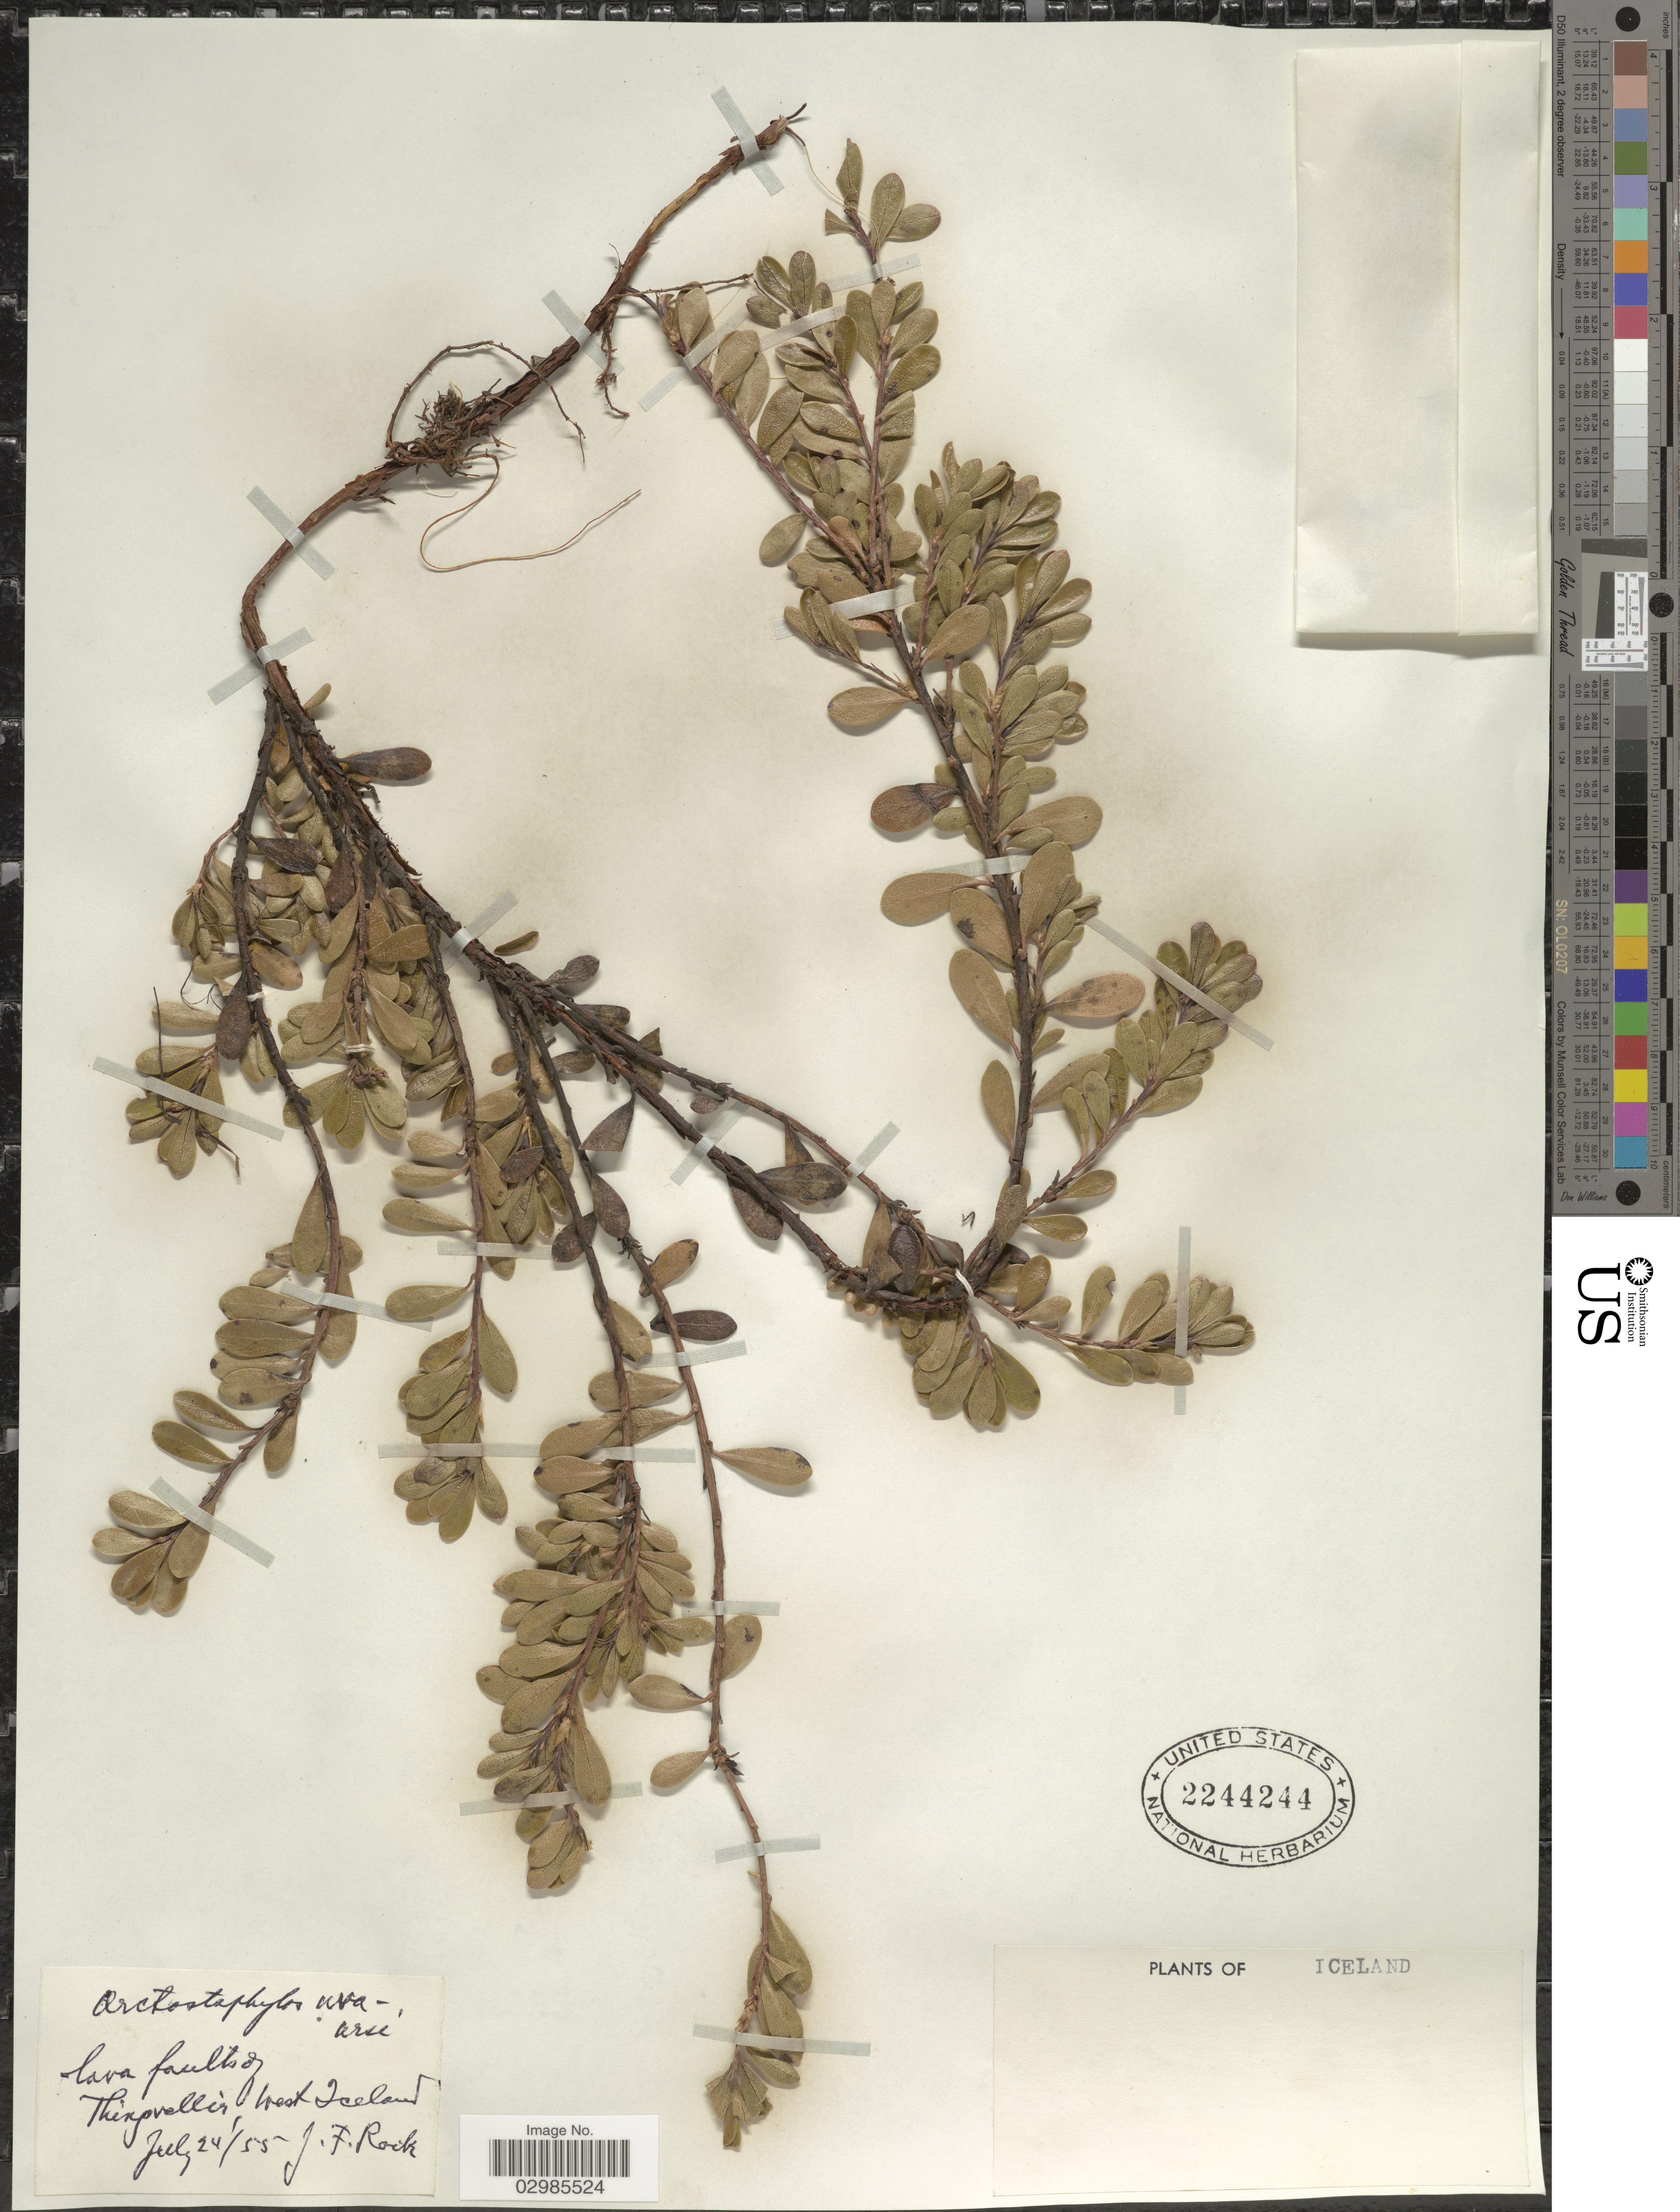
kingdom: Plantae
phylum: Tracheophyta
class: Magnoliopsida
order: Ericales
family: Ericaceae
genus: Arctostaphylos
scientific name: Arctostaphylos uva-ursi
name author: (L.) Spreng.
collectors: J. Rock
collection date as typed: Transcribed d/m/y: 24/7/55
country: Iceland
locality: Lava faults of Thingveller, west of Iceland.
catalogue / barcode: US 2244244